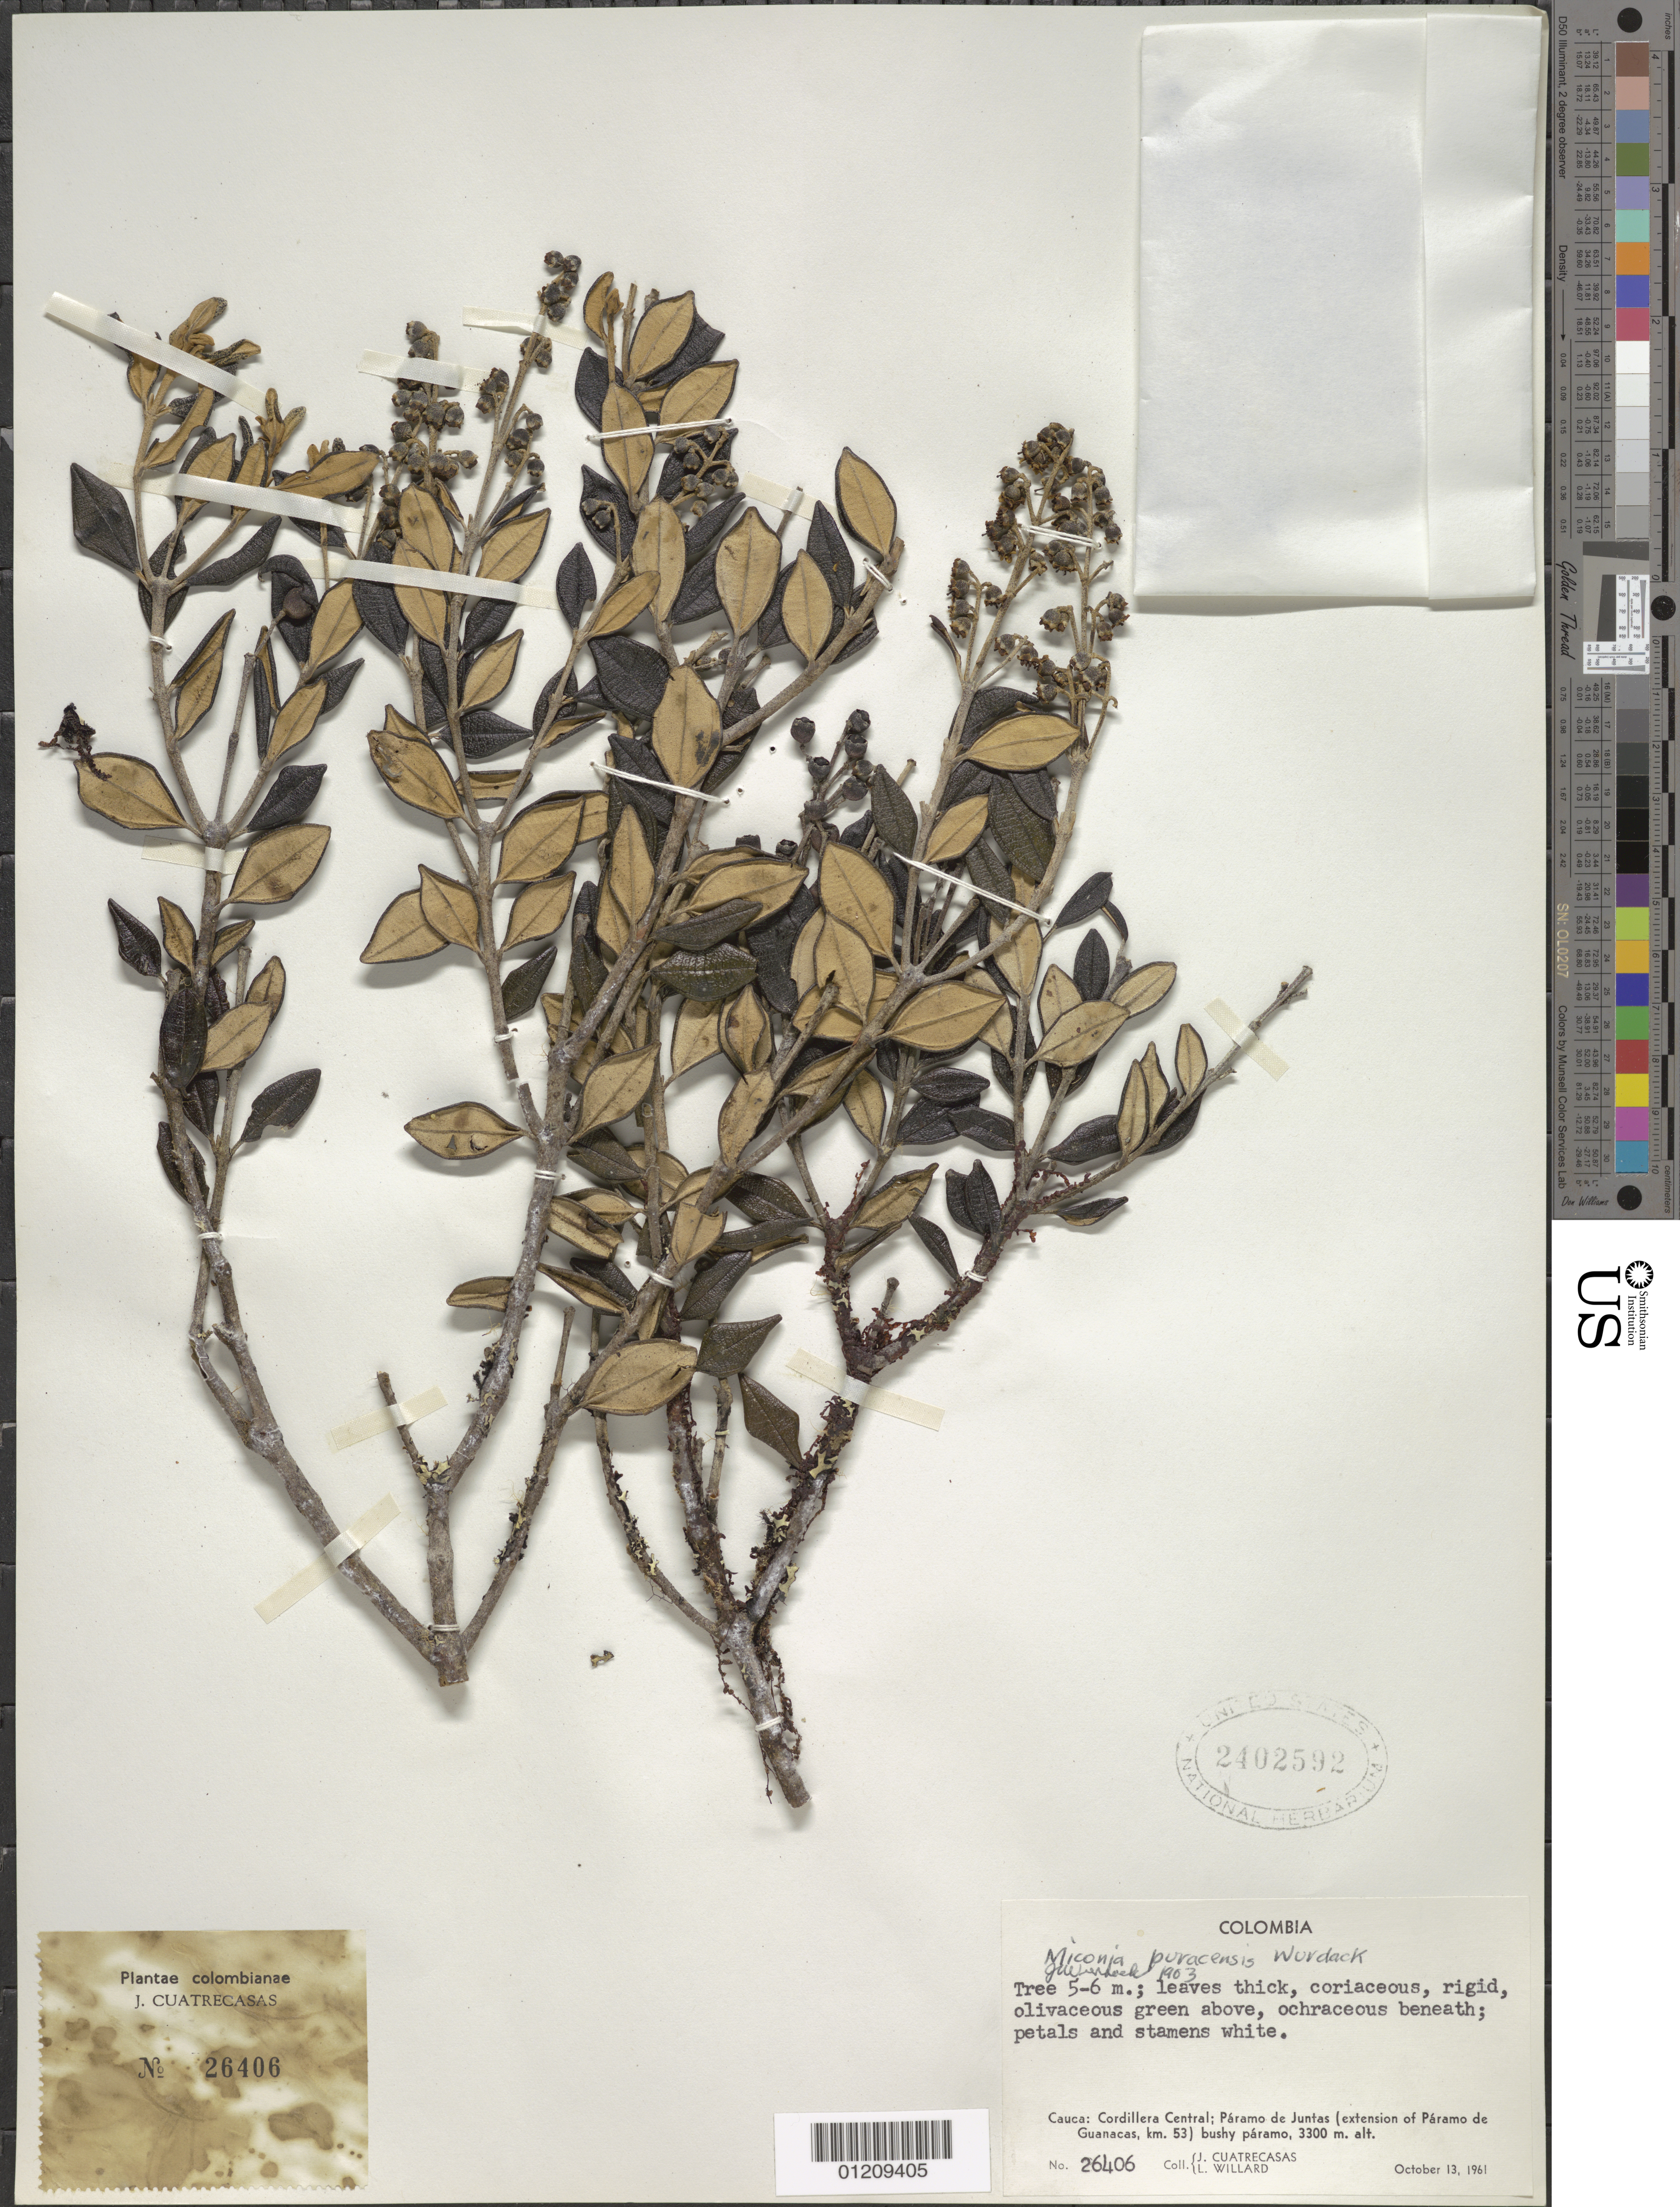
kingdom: Plantae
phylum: Tracheophyta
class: Magnoliopsida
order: Myrtales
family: Melastomataceae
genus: Miconia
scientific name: Miconia puracensis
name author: Wurdack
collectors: J. Cuatrecasas & L. Willard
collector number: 26406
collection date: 1961-10-13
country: Colombia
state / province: Cauca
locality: Cordillera Central: Paramo de Juntas (extension of Paramo de Guanacas, km. 53)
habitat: bushy paramo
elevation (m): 3300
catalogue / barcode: US 2402592